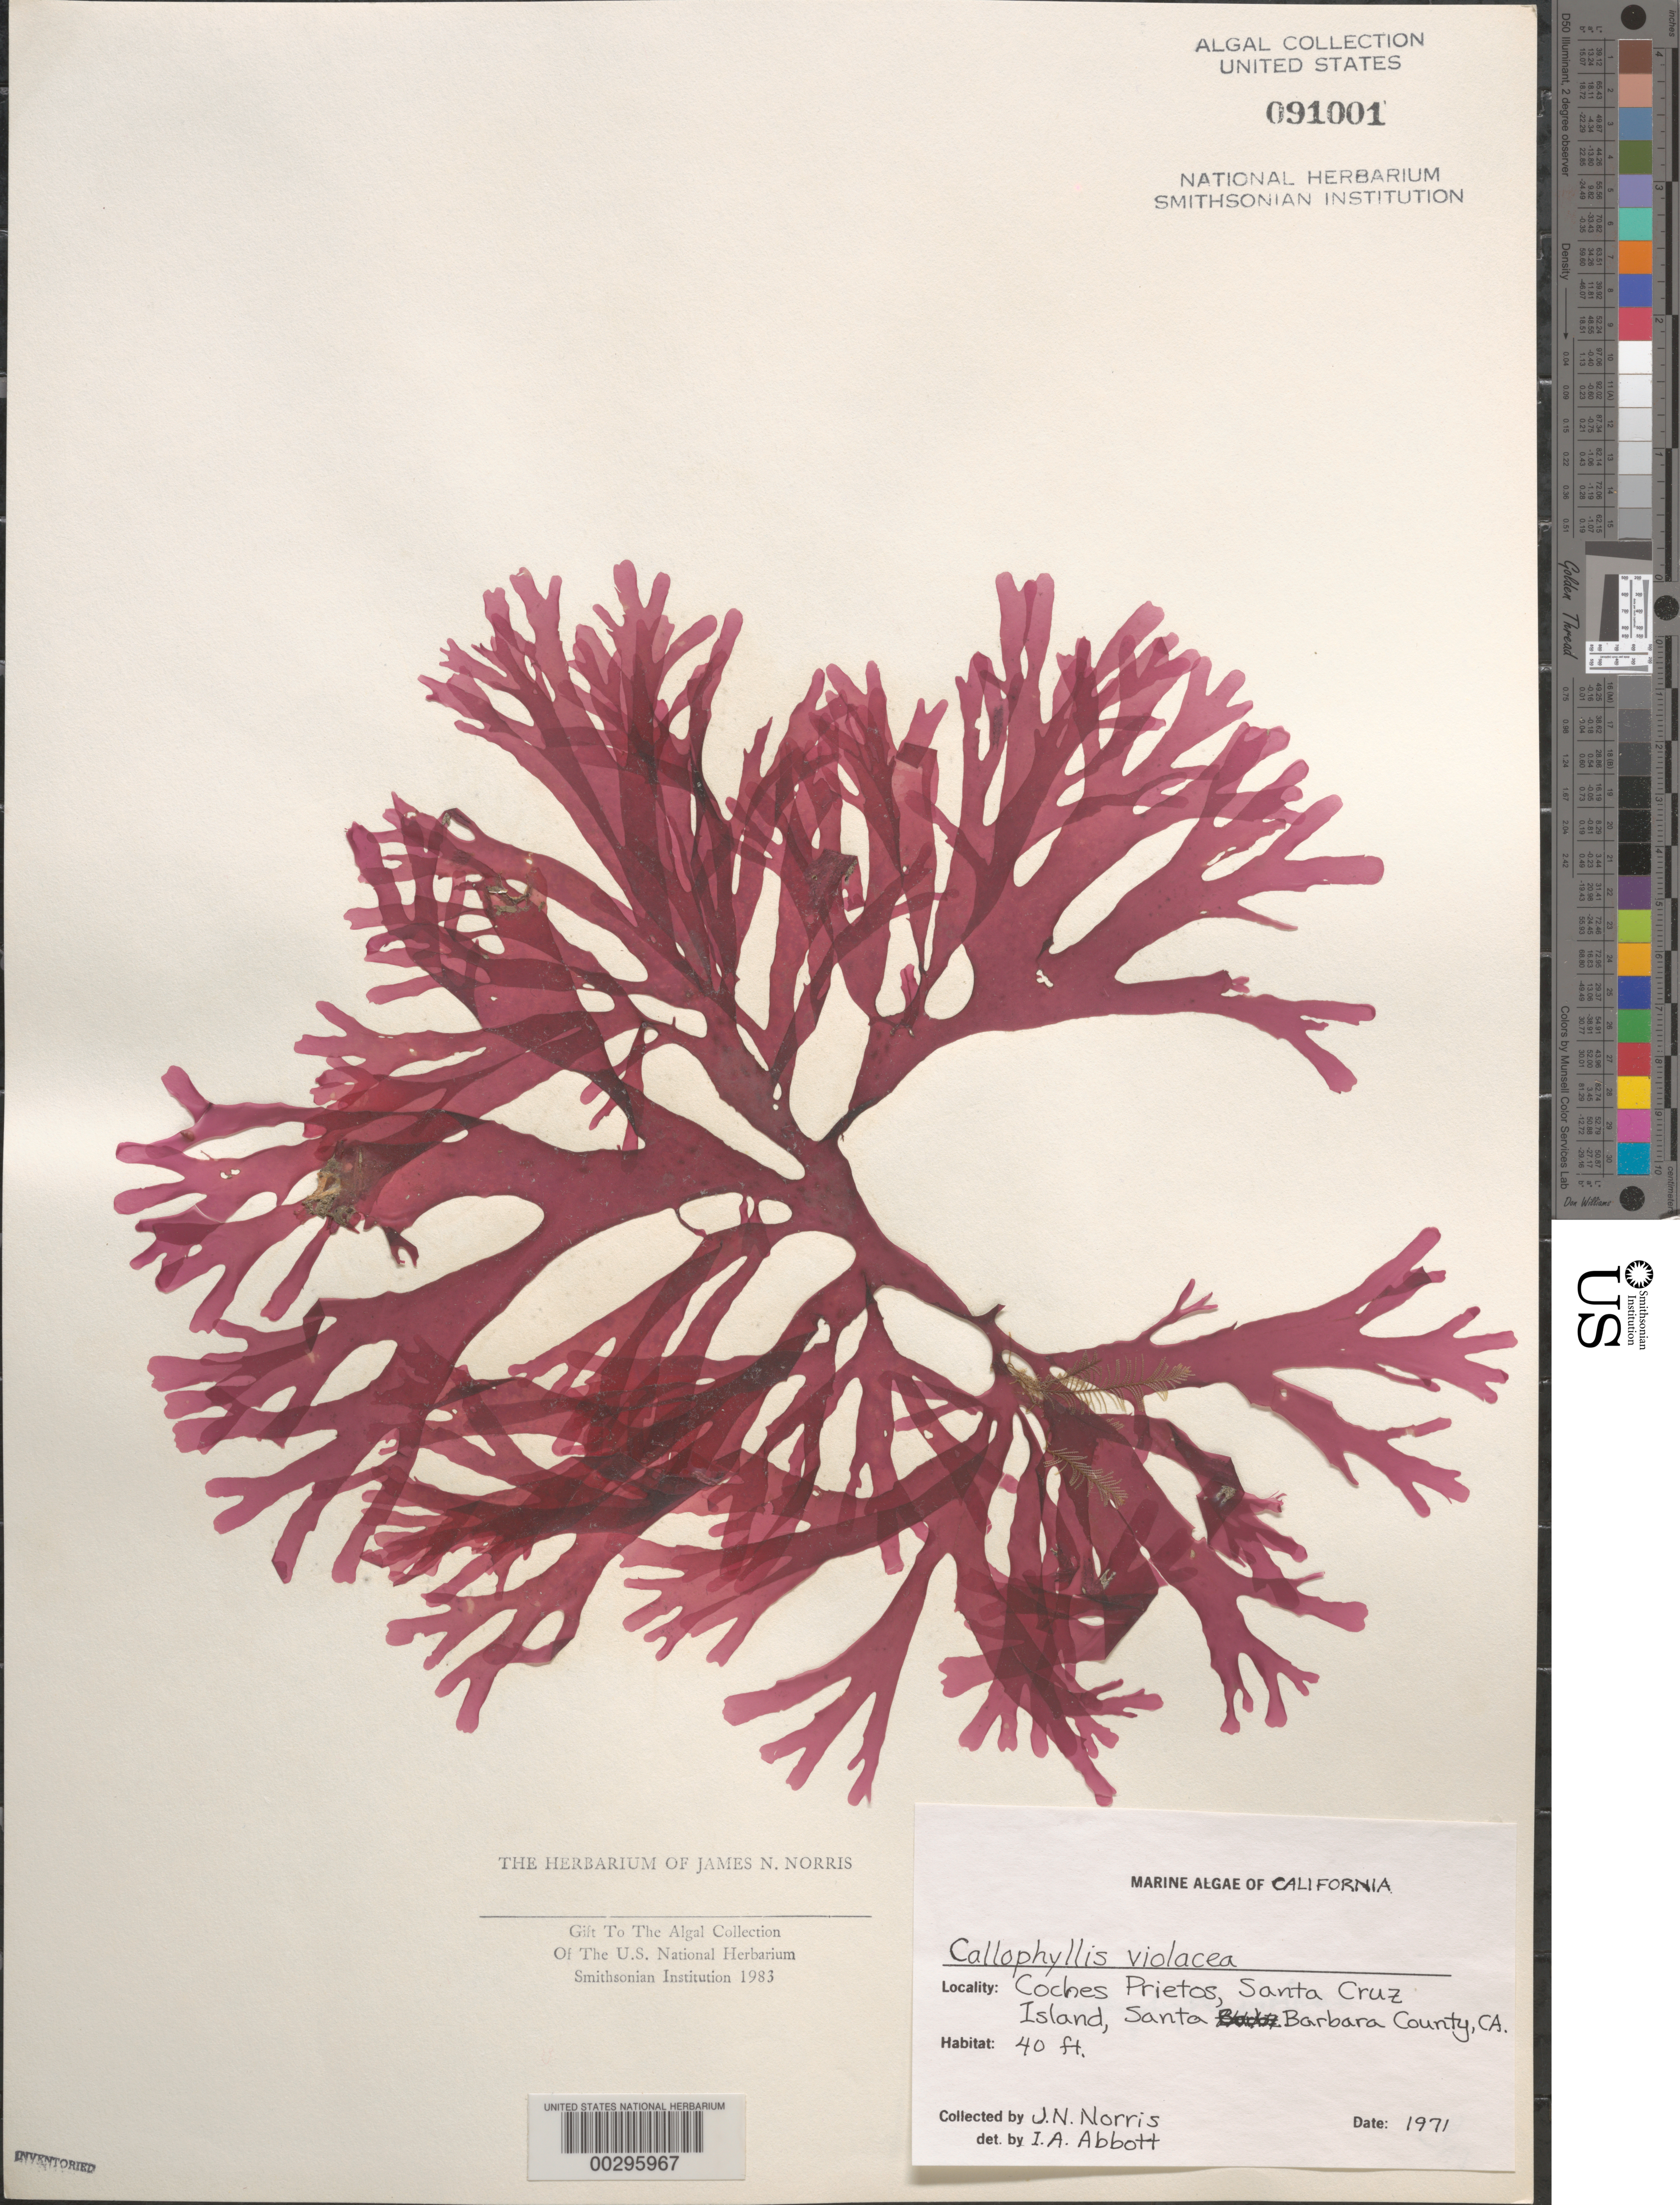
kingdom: Plantae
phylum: Rhodophyta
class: Florideophyceae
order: Gigartinales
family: Kallymeniaceae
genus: Callophyllis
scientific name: Callophyllis violacea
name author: J. Agardh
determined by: Abbott, Isabella A.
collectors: J. N. Norris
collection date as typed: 1971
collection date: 1971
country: United States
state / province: California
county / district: Santa Barbara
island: Santa Cruz Island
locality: Coches Prietos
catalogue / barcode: US 91001